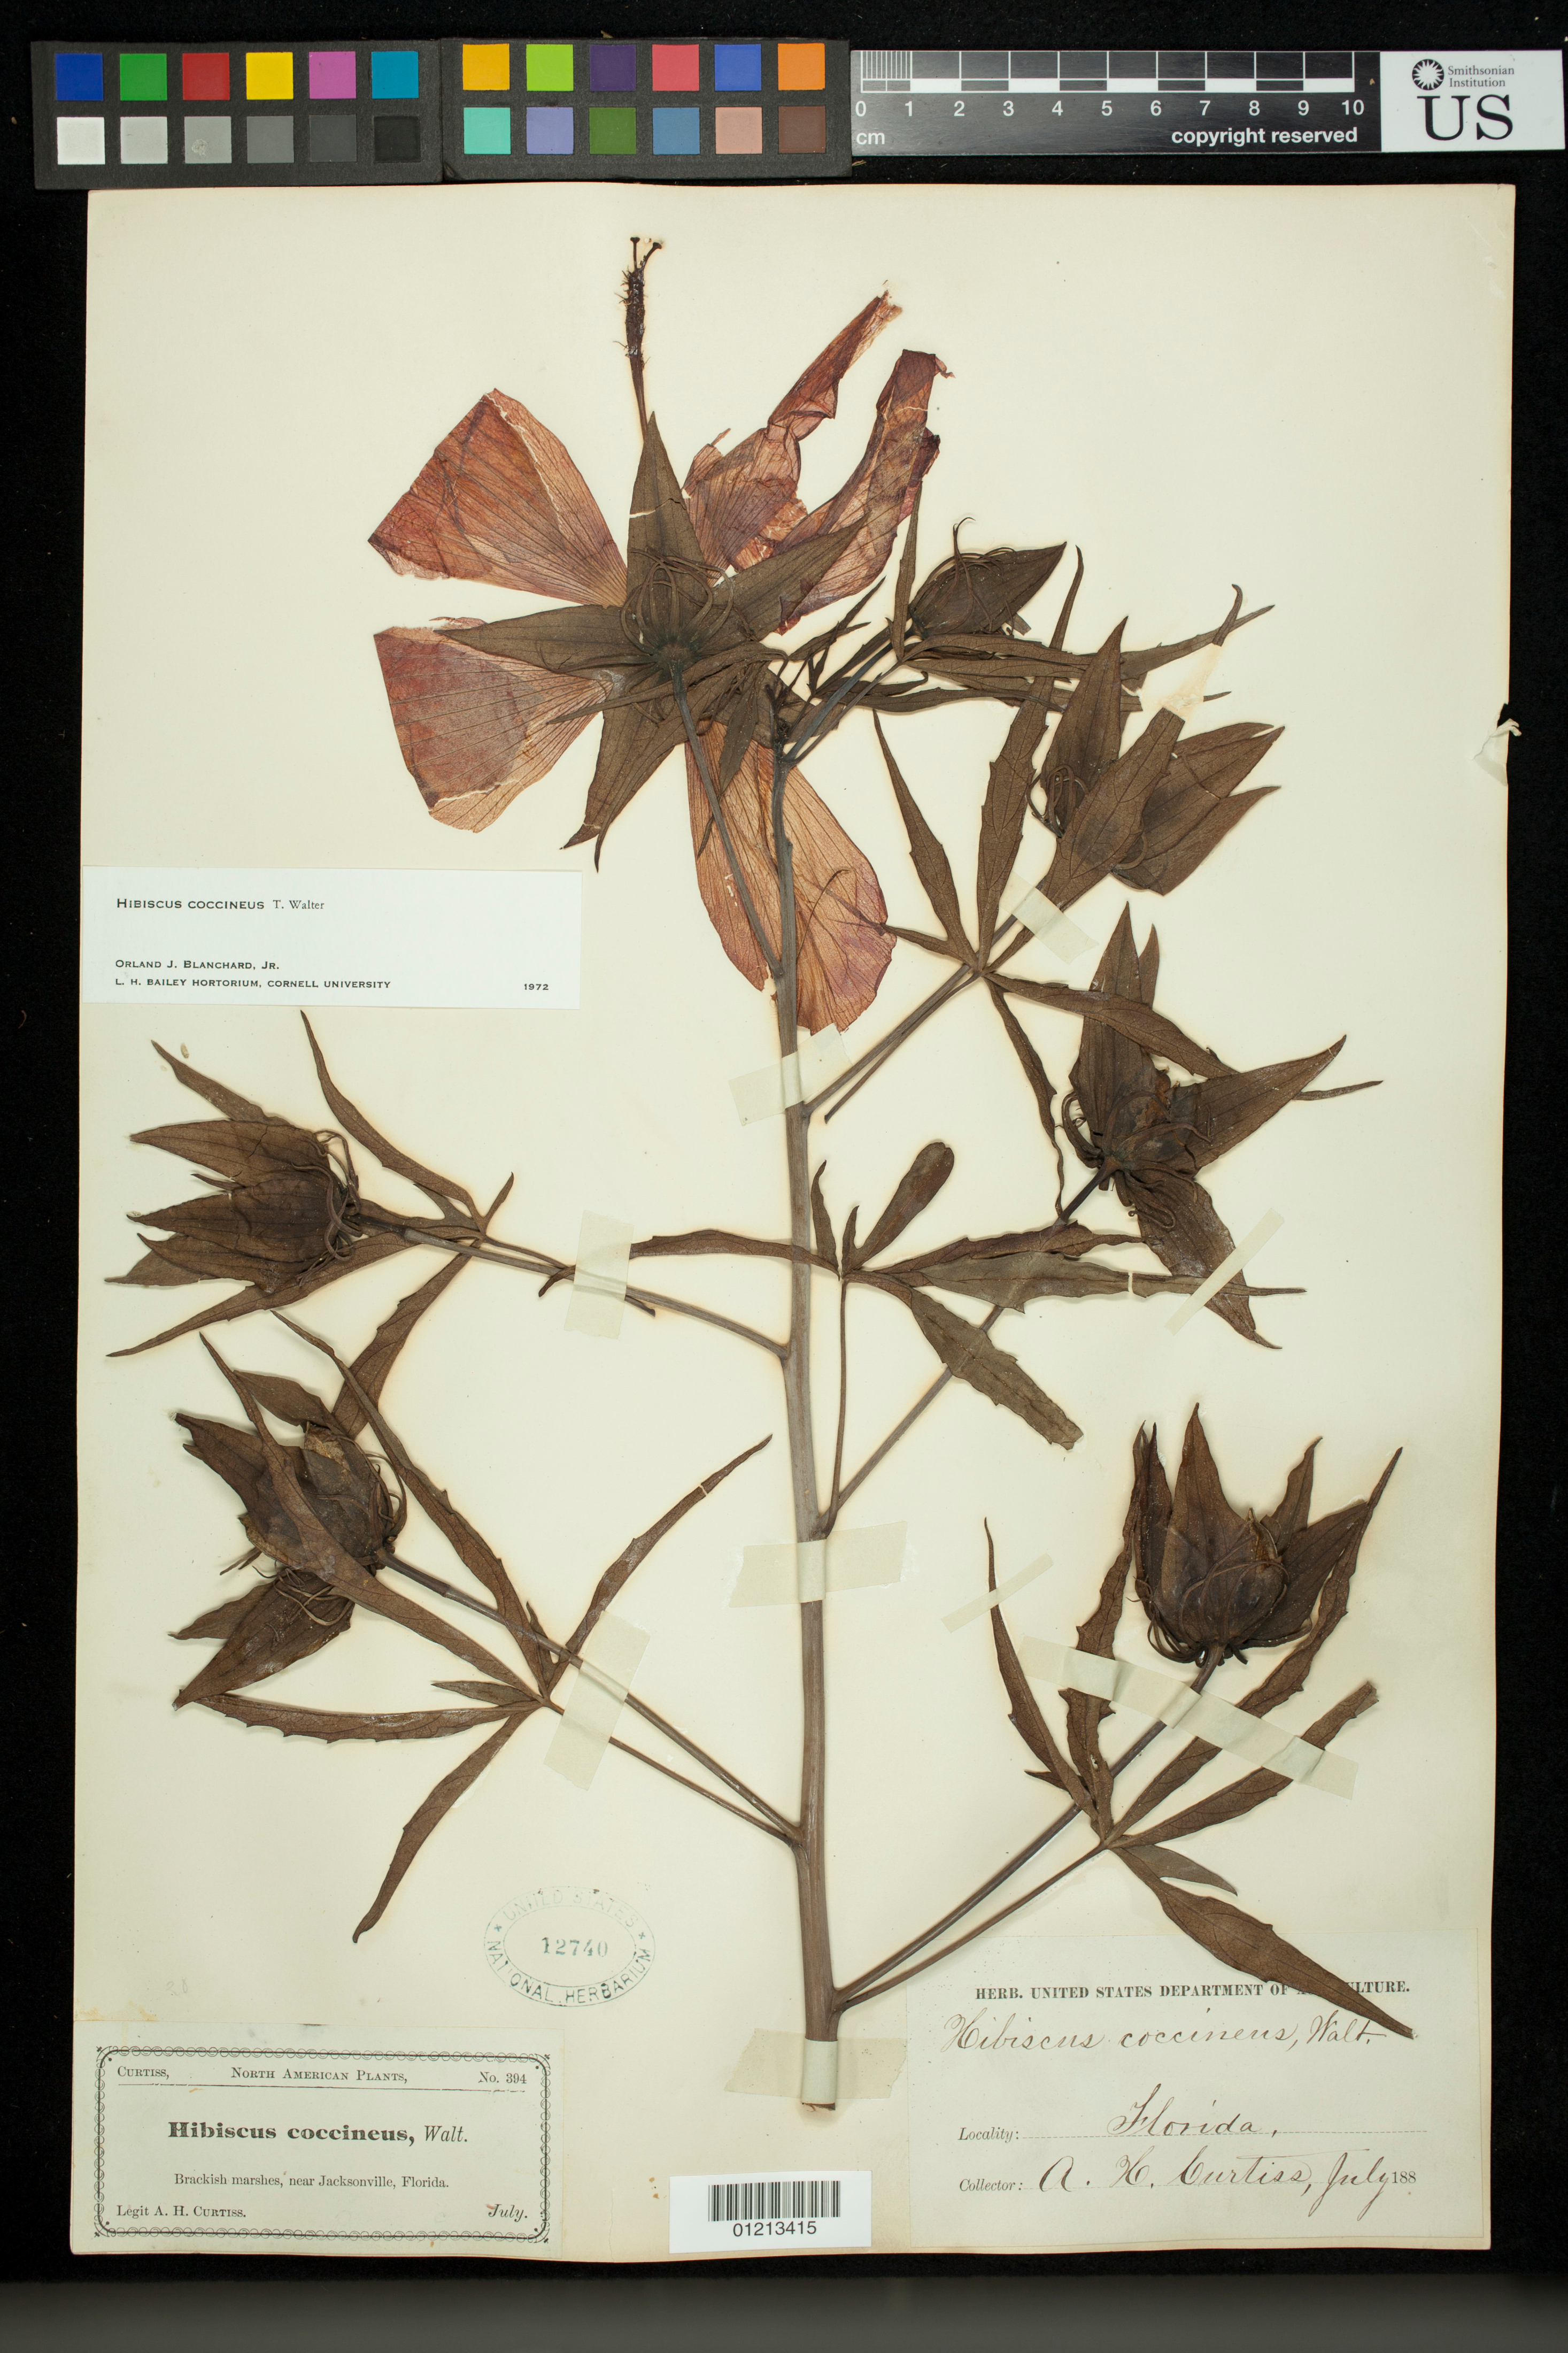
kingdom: Plantae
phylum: Tracheophyta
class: Magnoliopsida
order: Malvales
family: Malvaceae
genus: Hibiscus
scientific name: Hibiscus coccineus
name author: Walter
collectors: A. H. Curtiss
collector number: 394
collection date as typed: Jul 188-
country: United States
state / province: Florida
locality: Brackish marshes, near Jacksonville, Florida.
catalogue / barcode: US 12740